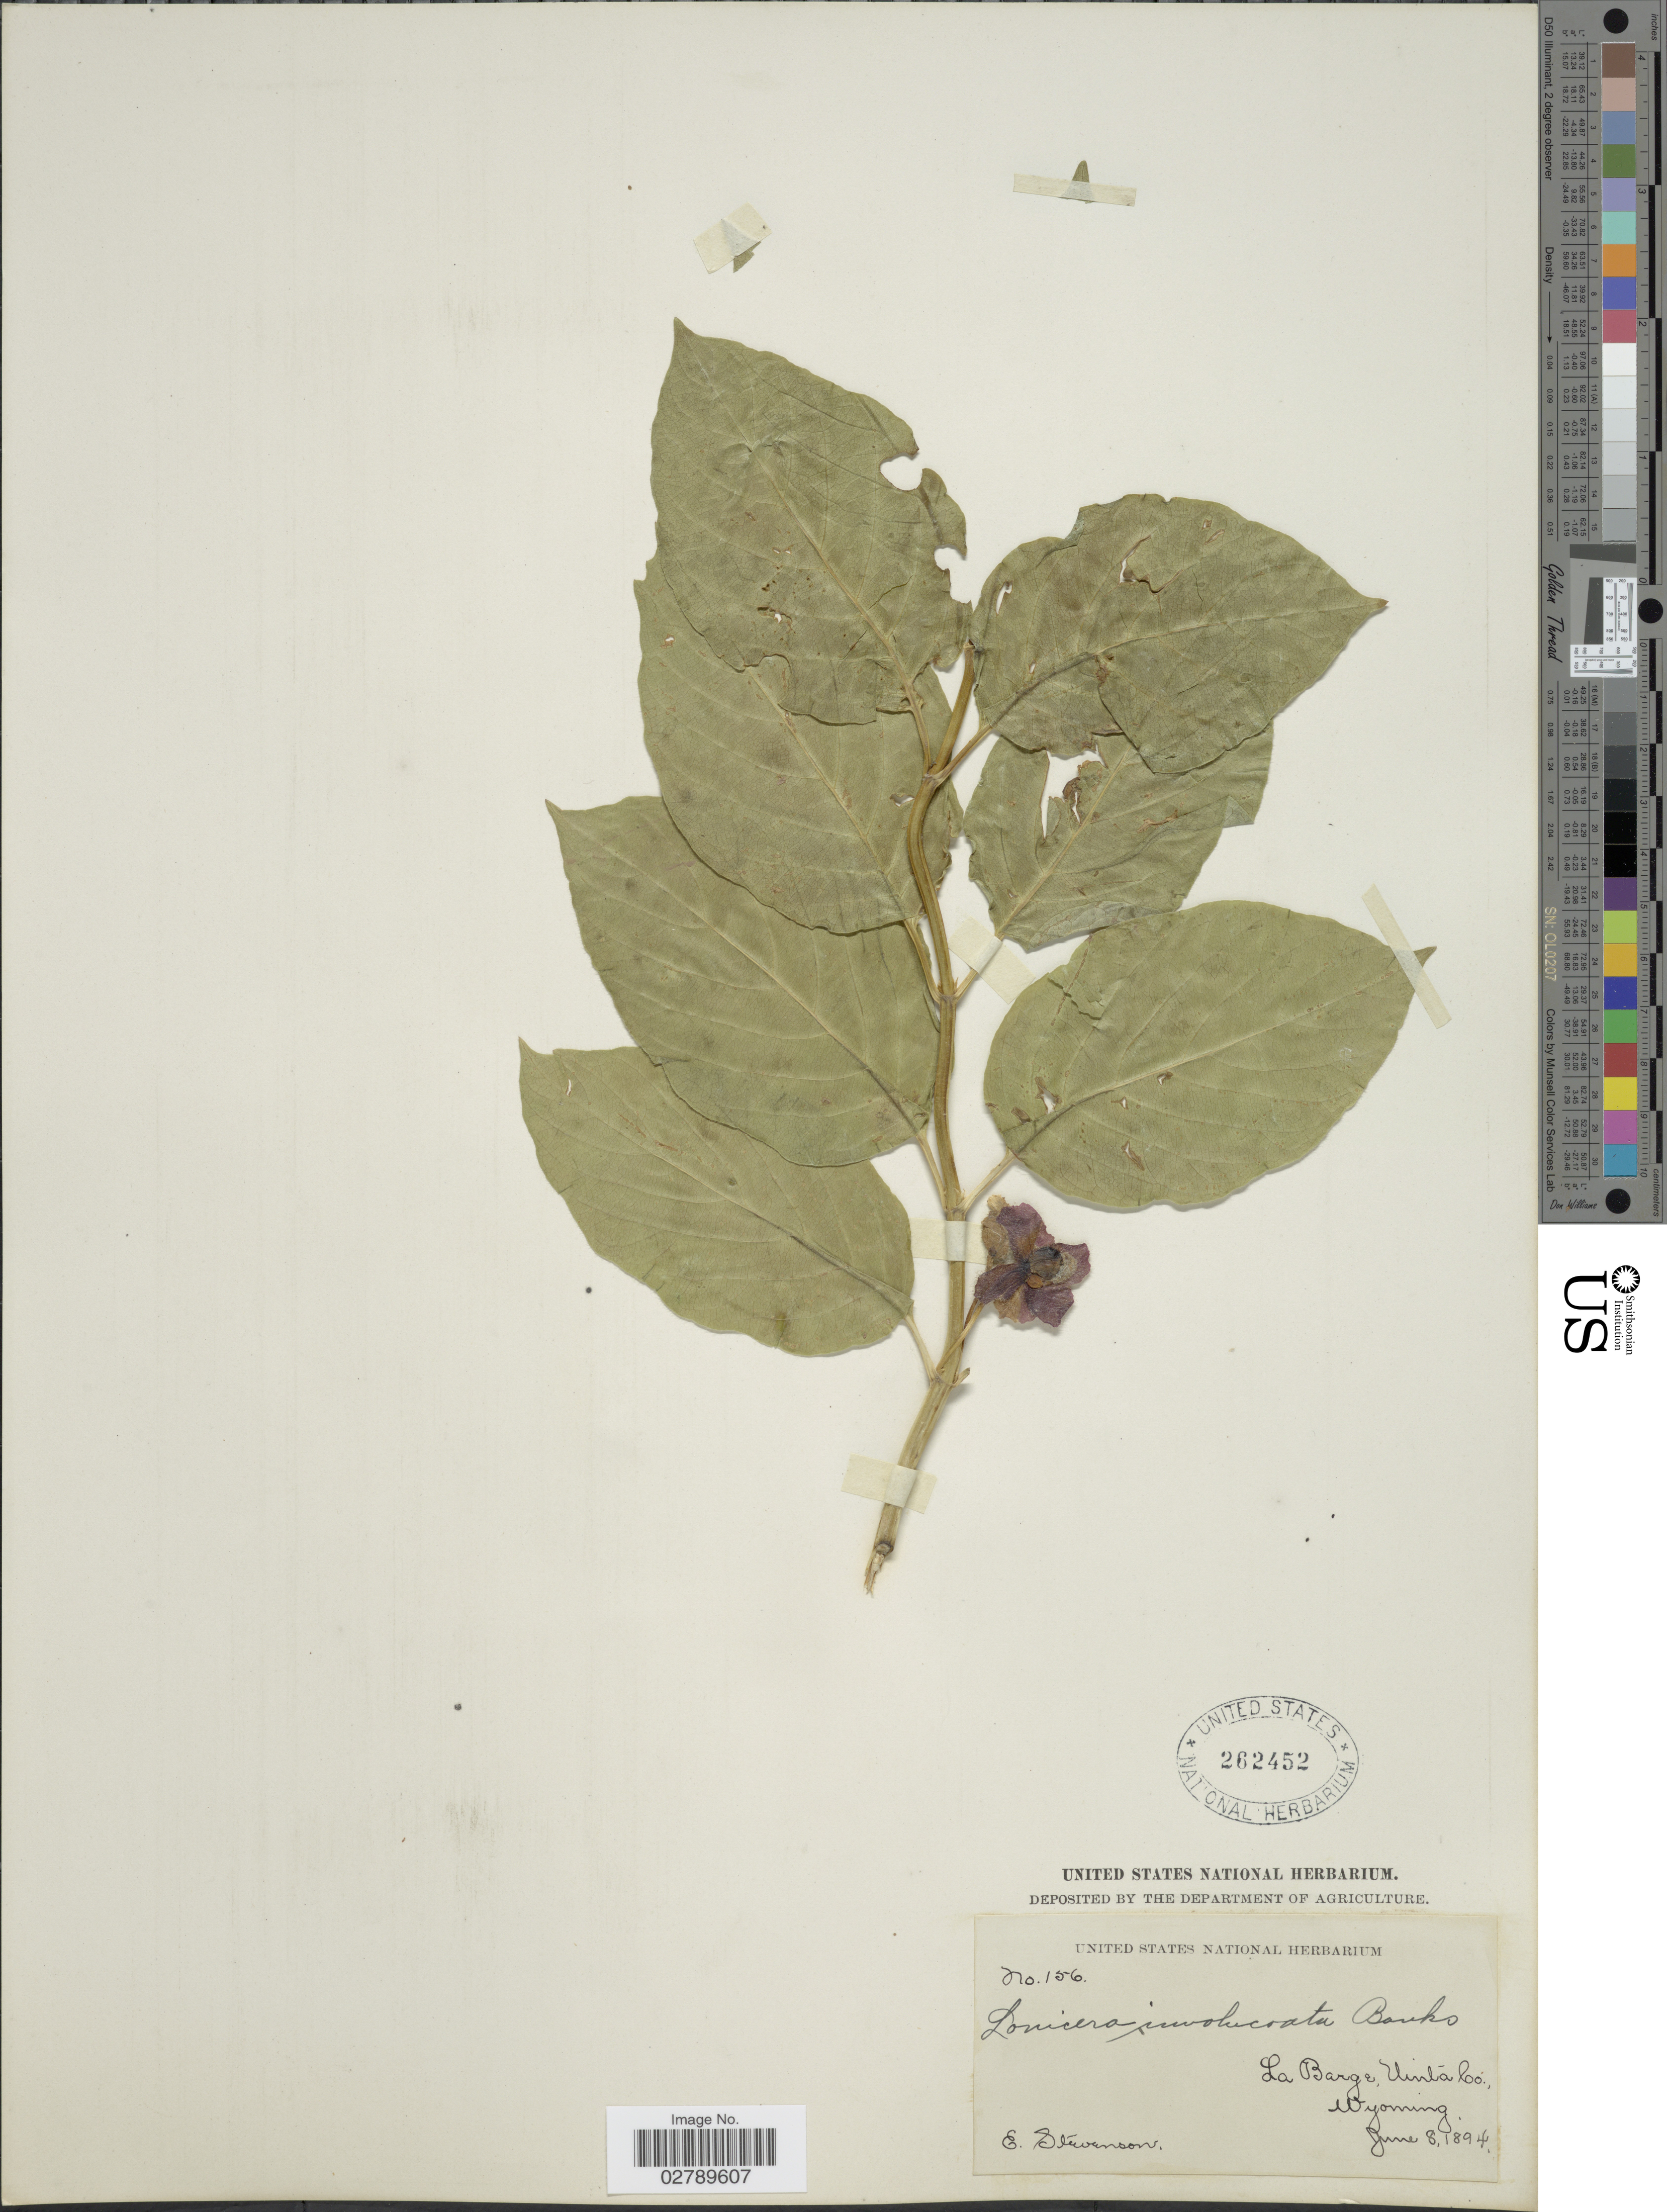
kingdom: Plantae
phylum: Tracheophyta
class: Magnoliopsida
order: Dipsacales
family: Caprifoliaceae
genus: Lonicera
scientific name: Lonicera involucrata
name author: (Richardson) Banks ex Spreng.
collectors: E. Stevenson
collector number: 156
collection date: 1894-06-08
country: United States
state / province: Wyoming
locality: La Barge, Uinta Co.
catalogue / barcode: US 262452